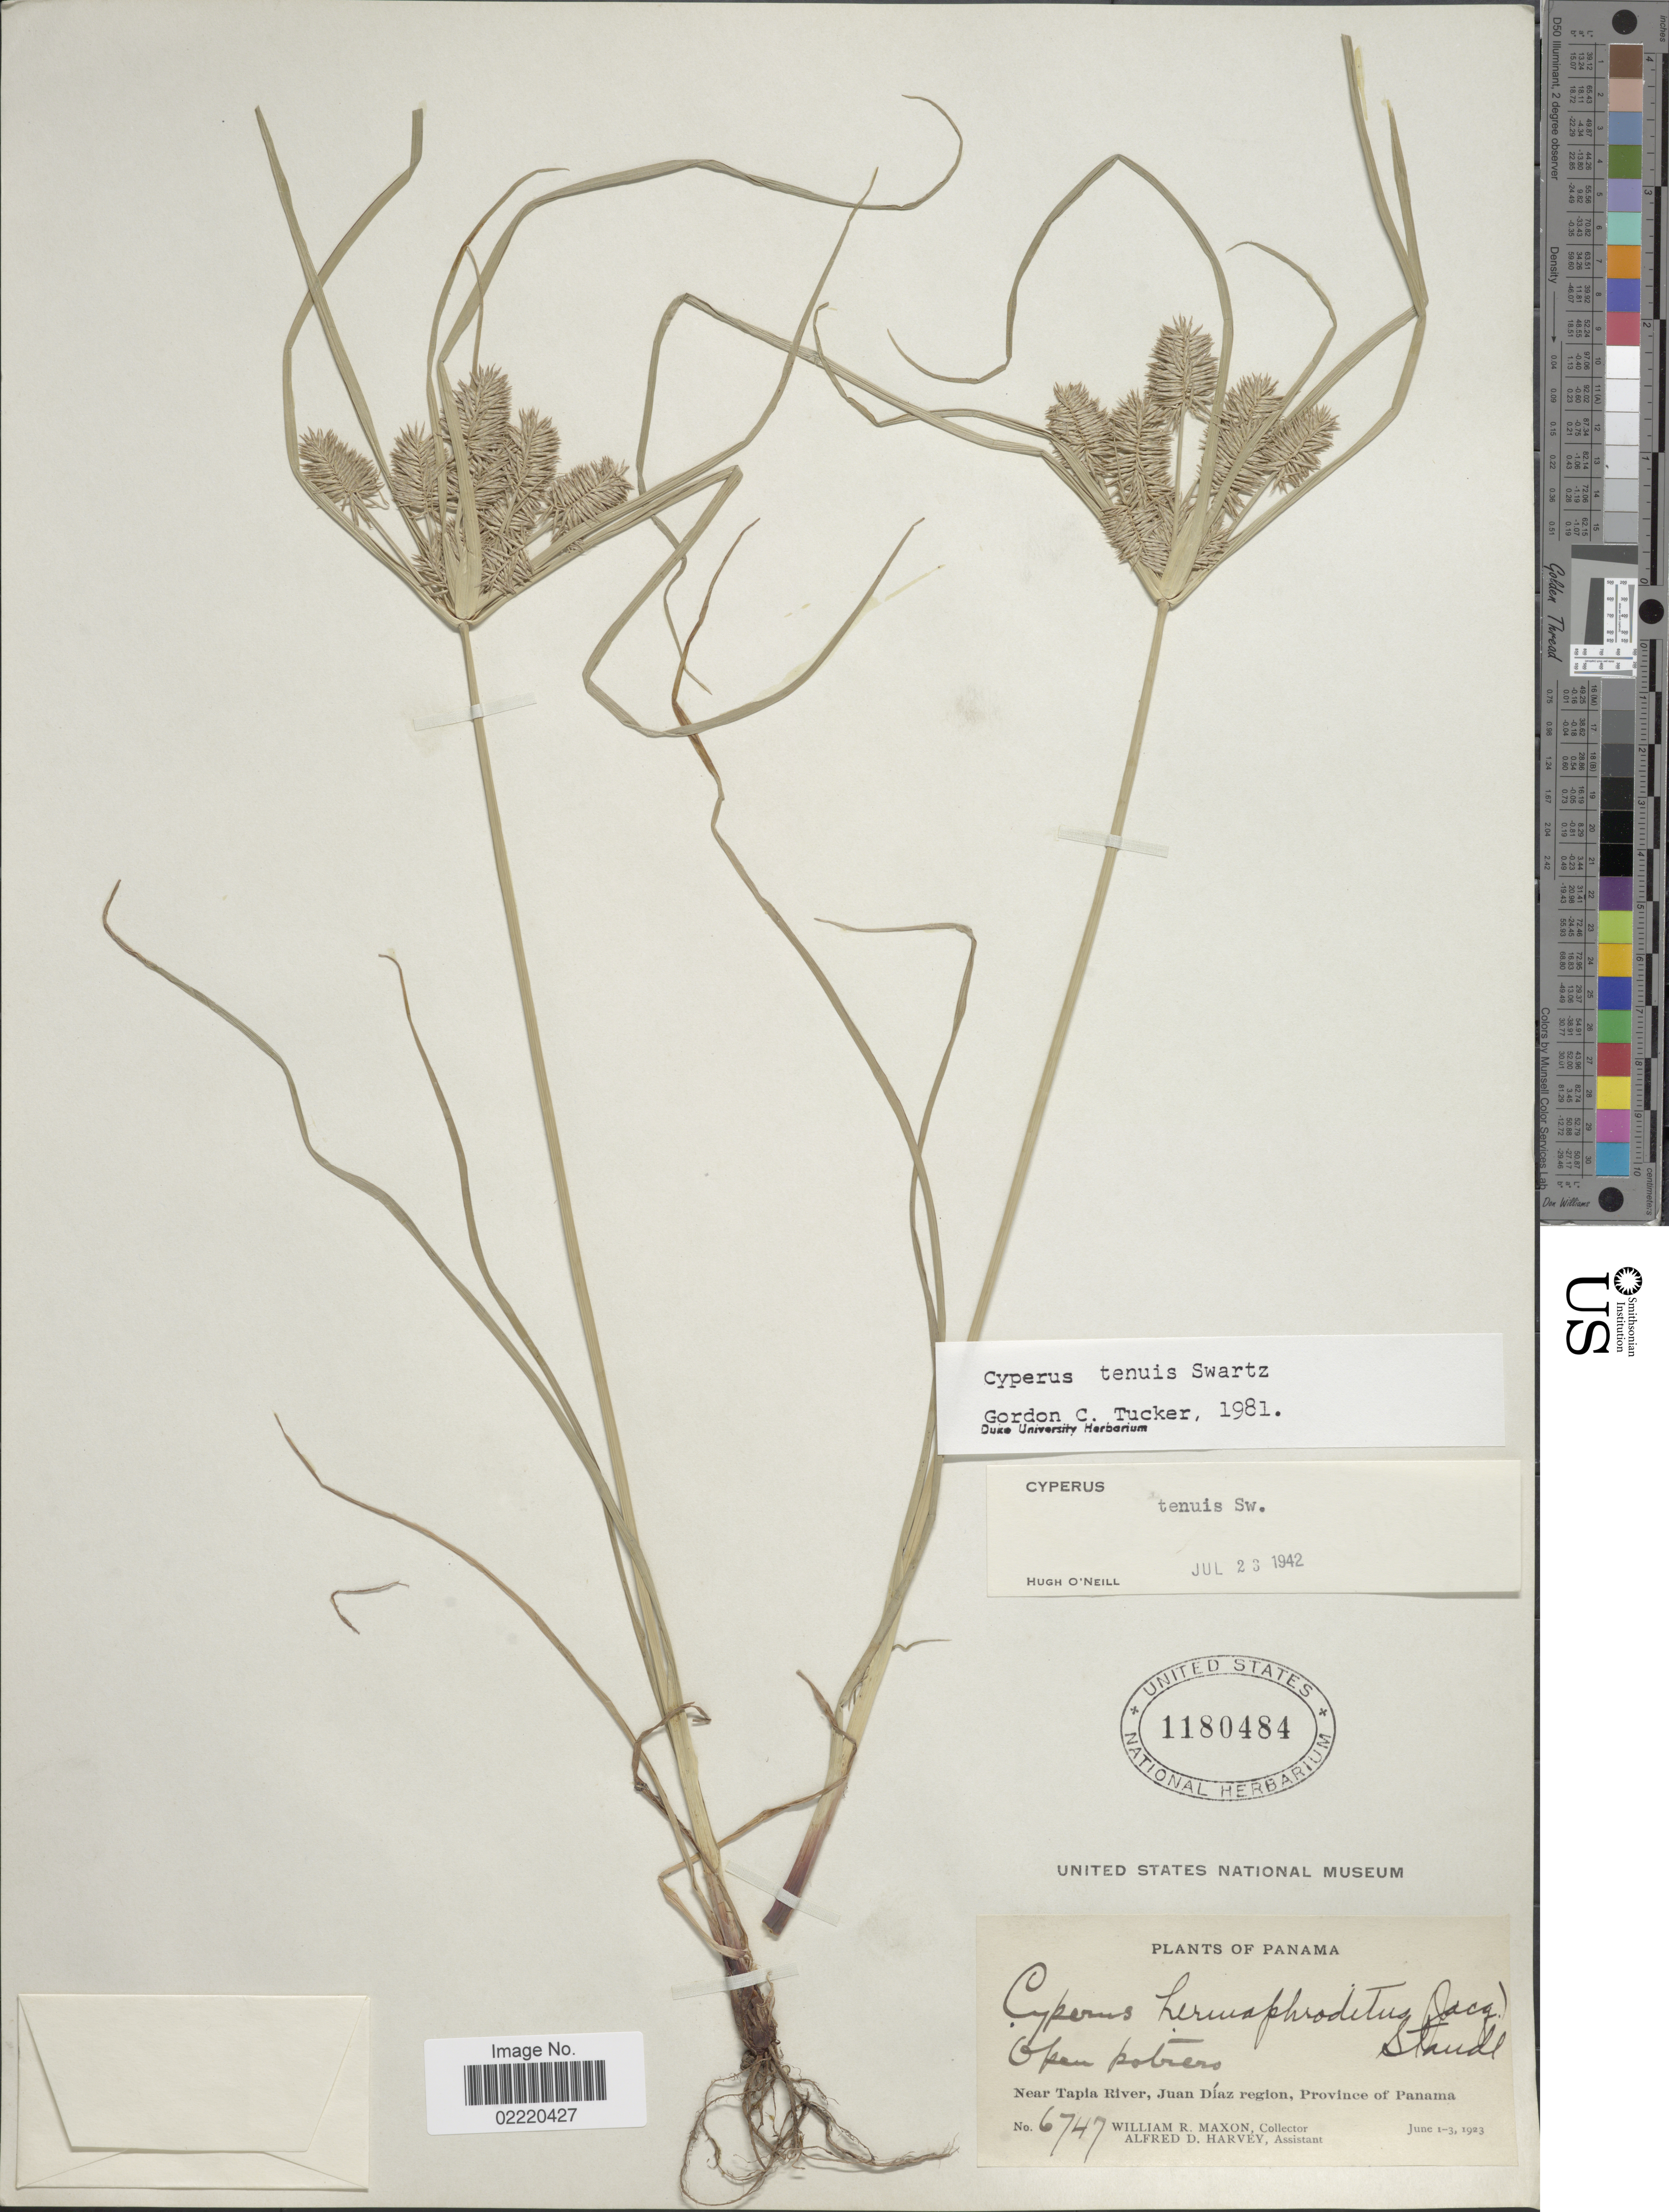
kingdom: Plantae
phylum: Tracheophyta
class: Liliopsida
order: Poales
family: Cyperaceae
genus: Cyperus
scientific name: Cyperus tenuis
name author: Sw.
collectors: W. R. Maxon & A. D. Harvey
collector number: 6747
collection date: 1923-06-01/1923-06-03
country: Panama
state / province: Panamá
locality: Open potrero, Near Tapia River, Juan Diaz region.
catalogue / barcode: US 1180484